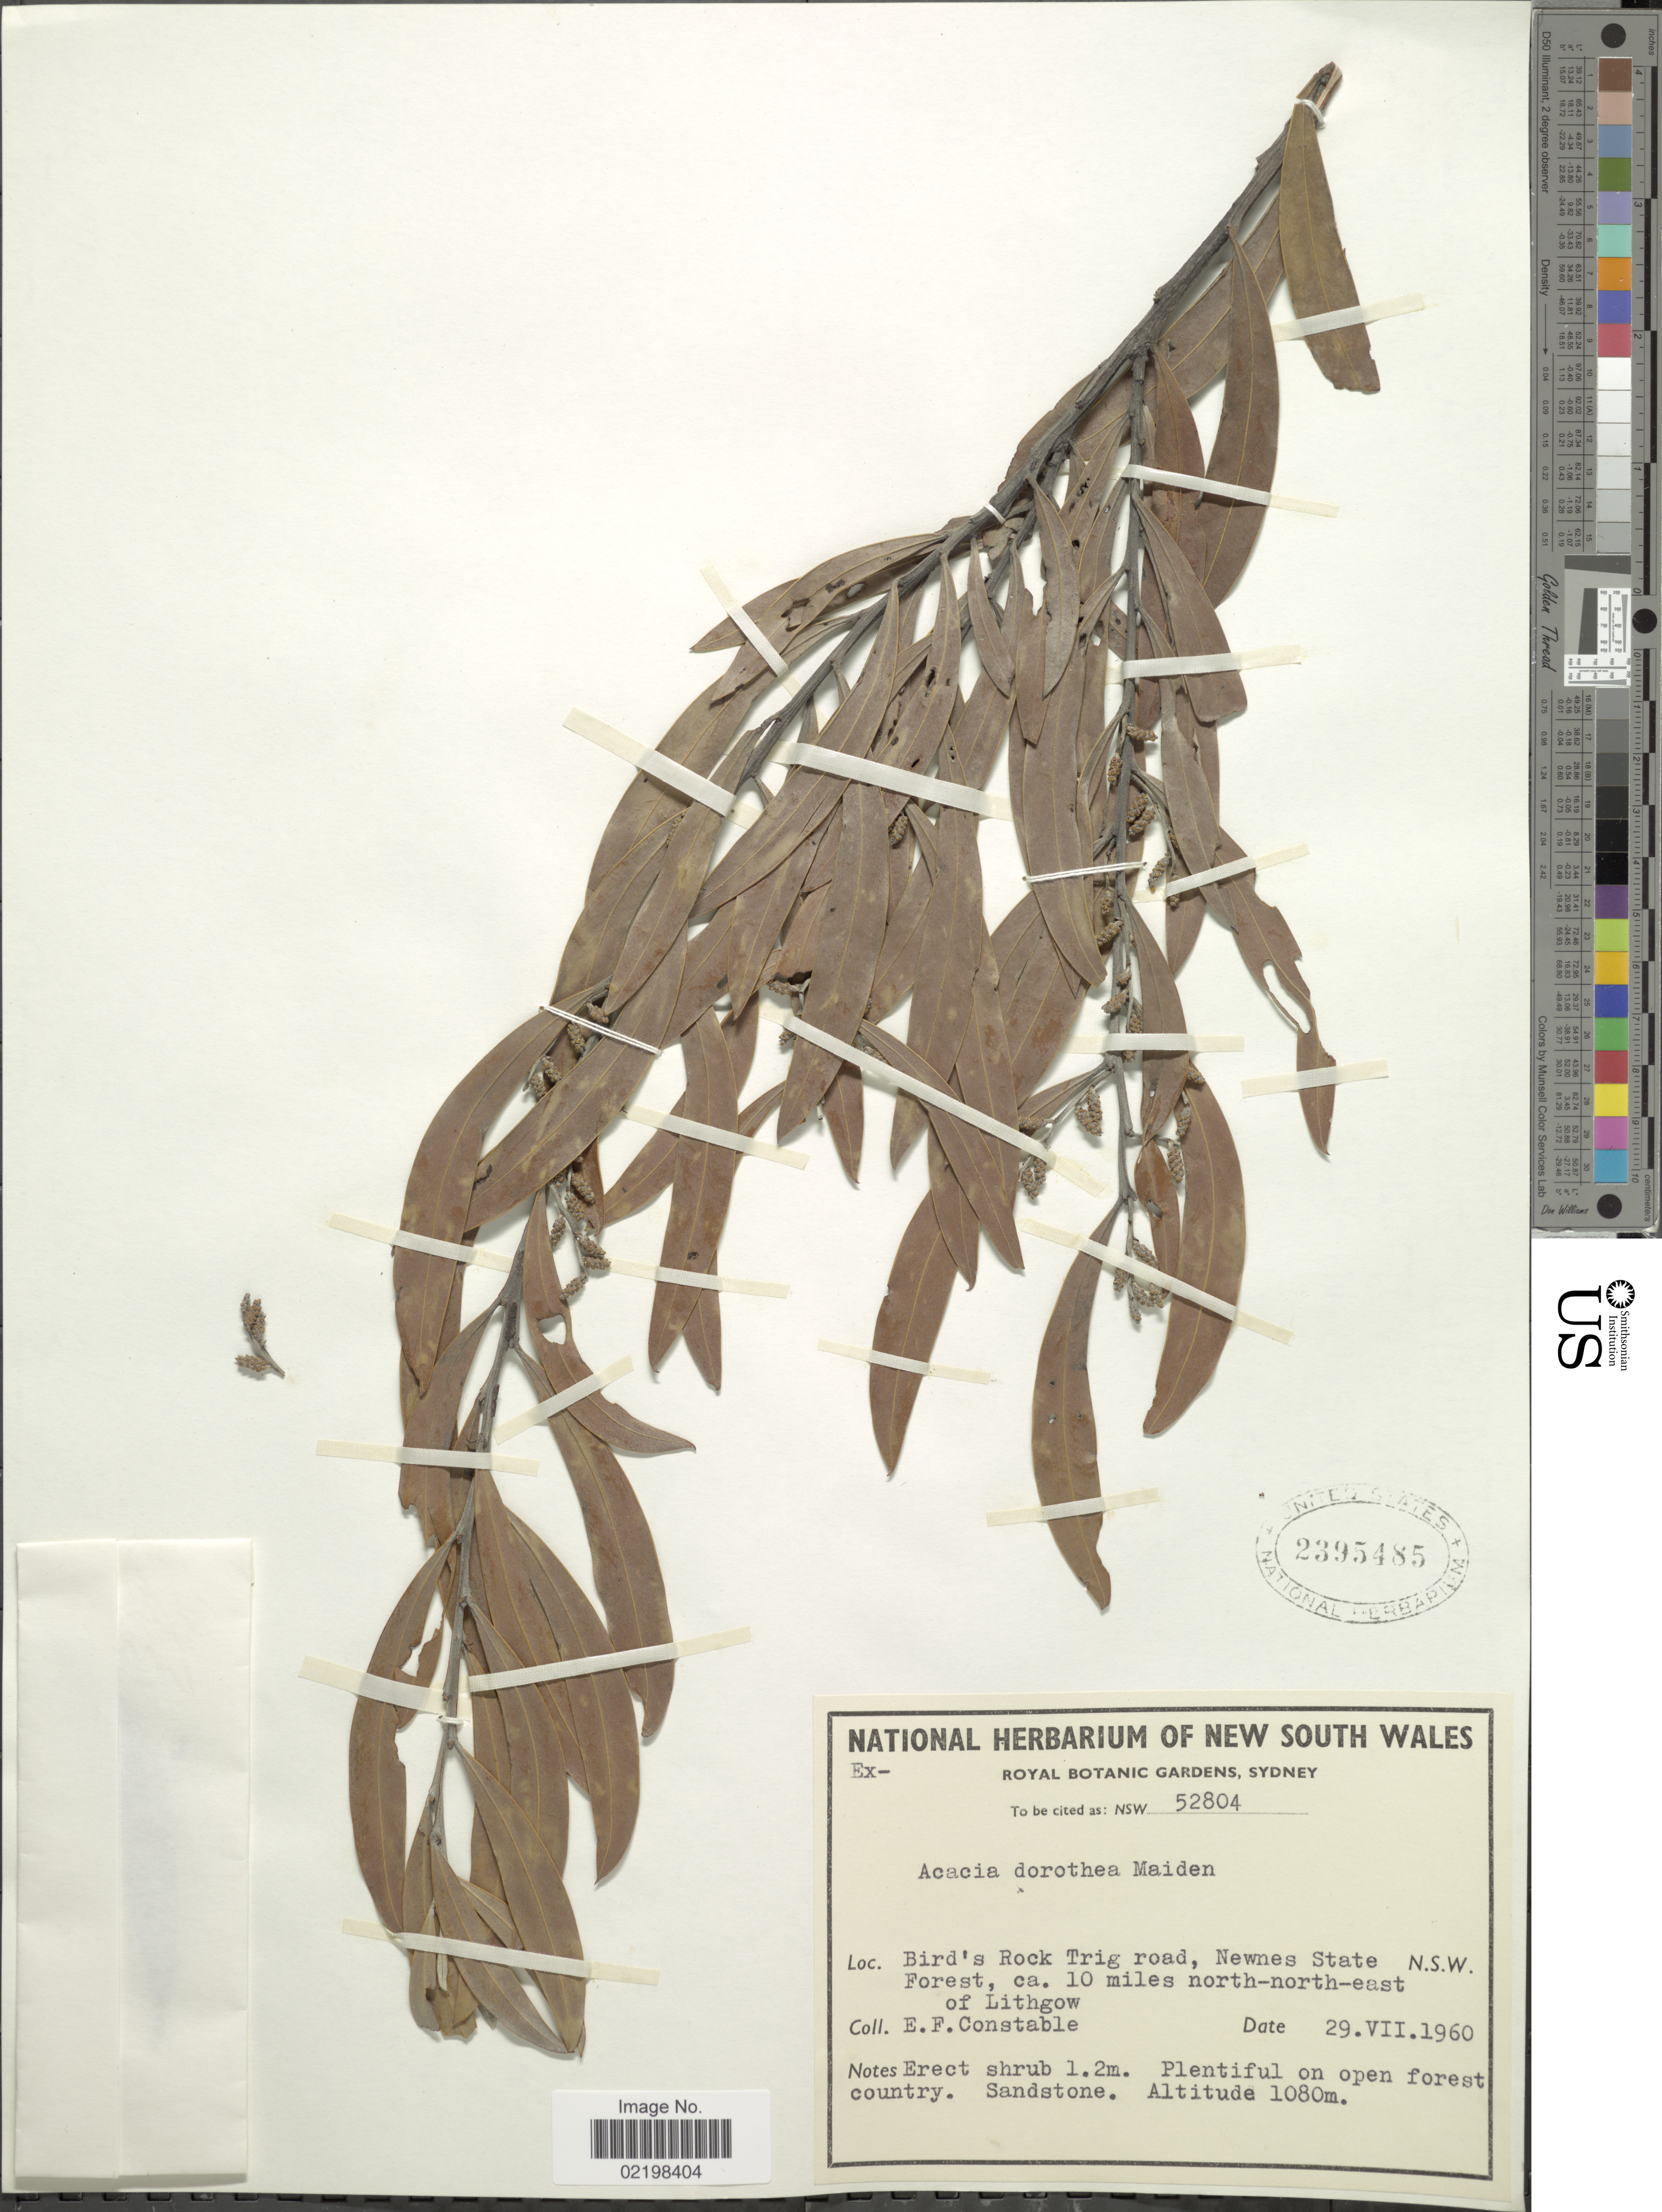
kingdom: Plantae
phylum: Tracheophyta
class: Magnoliopsida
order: Fabales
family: Fabaceae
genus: Acacia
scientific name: Acacia dorothea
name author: Maiden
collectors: E. F. Constable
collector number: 52804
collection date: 1960-07-29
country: Australia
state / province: New South Wales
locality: Bird's Rock Trig road, Newnes State Forest, ca. 10 miles north-north-east of Lithgow, N.S.W.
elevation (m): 1080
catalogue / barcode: US 2395485